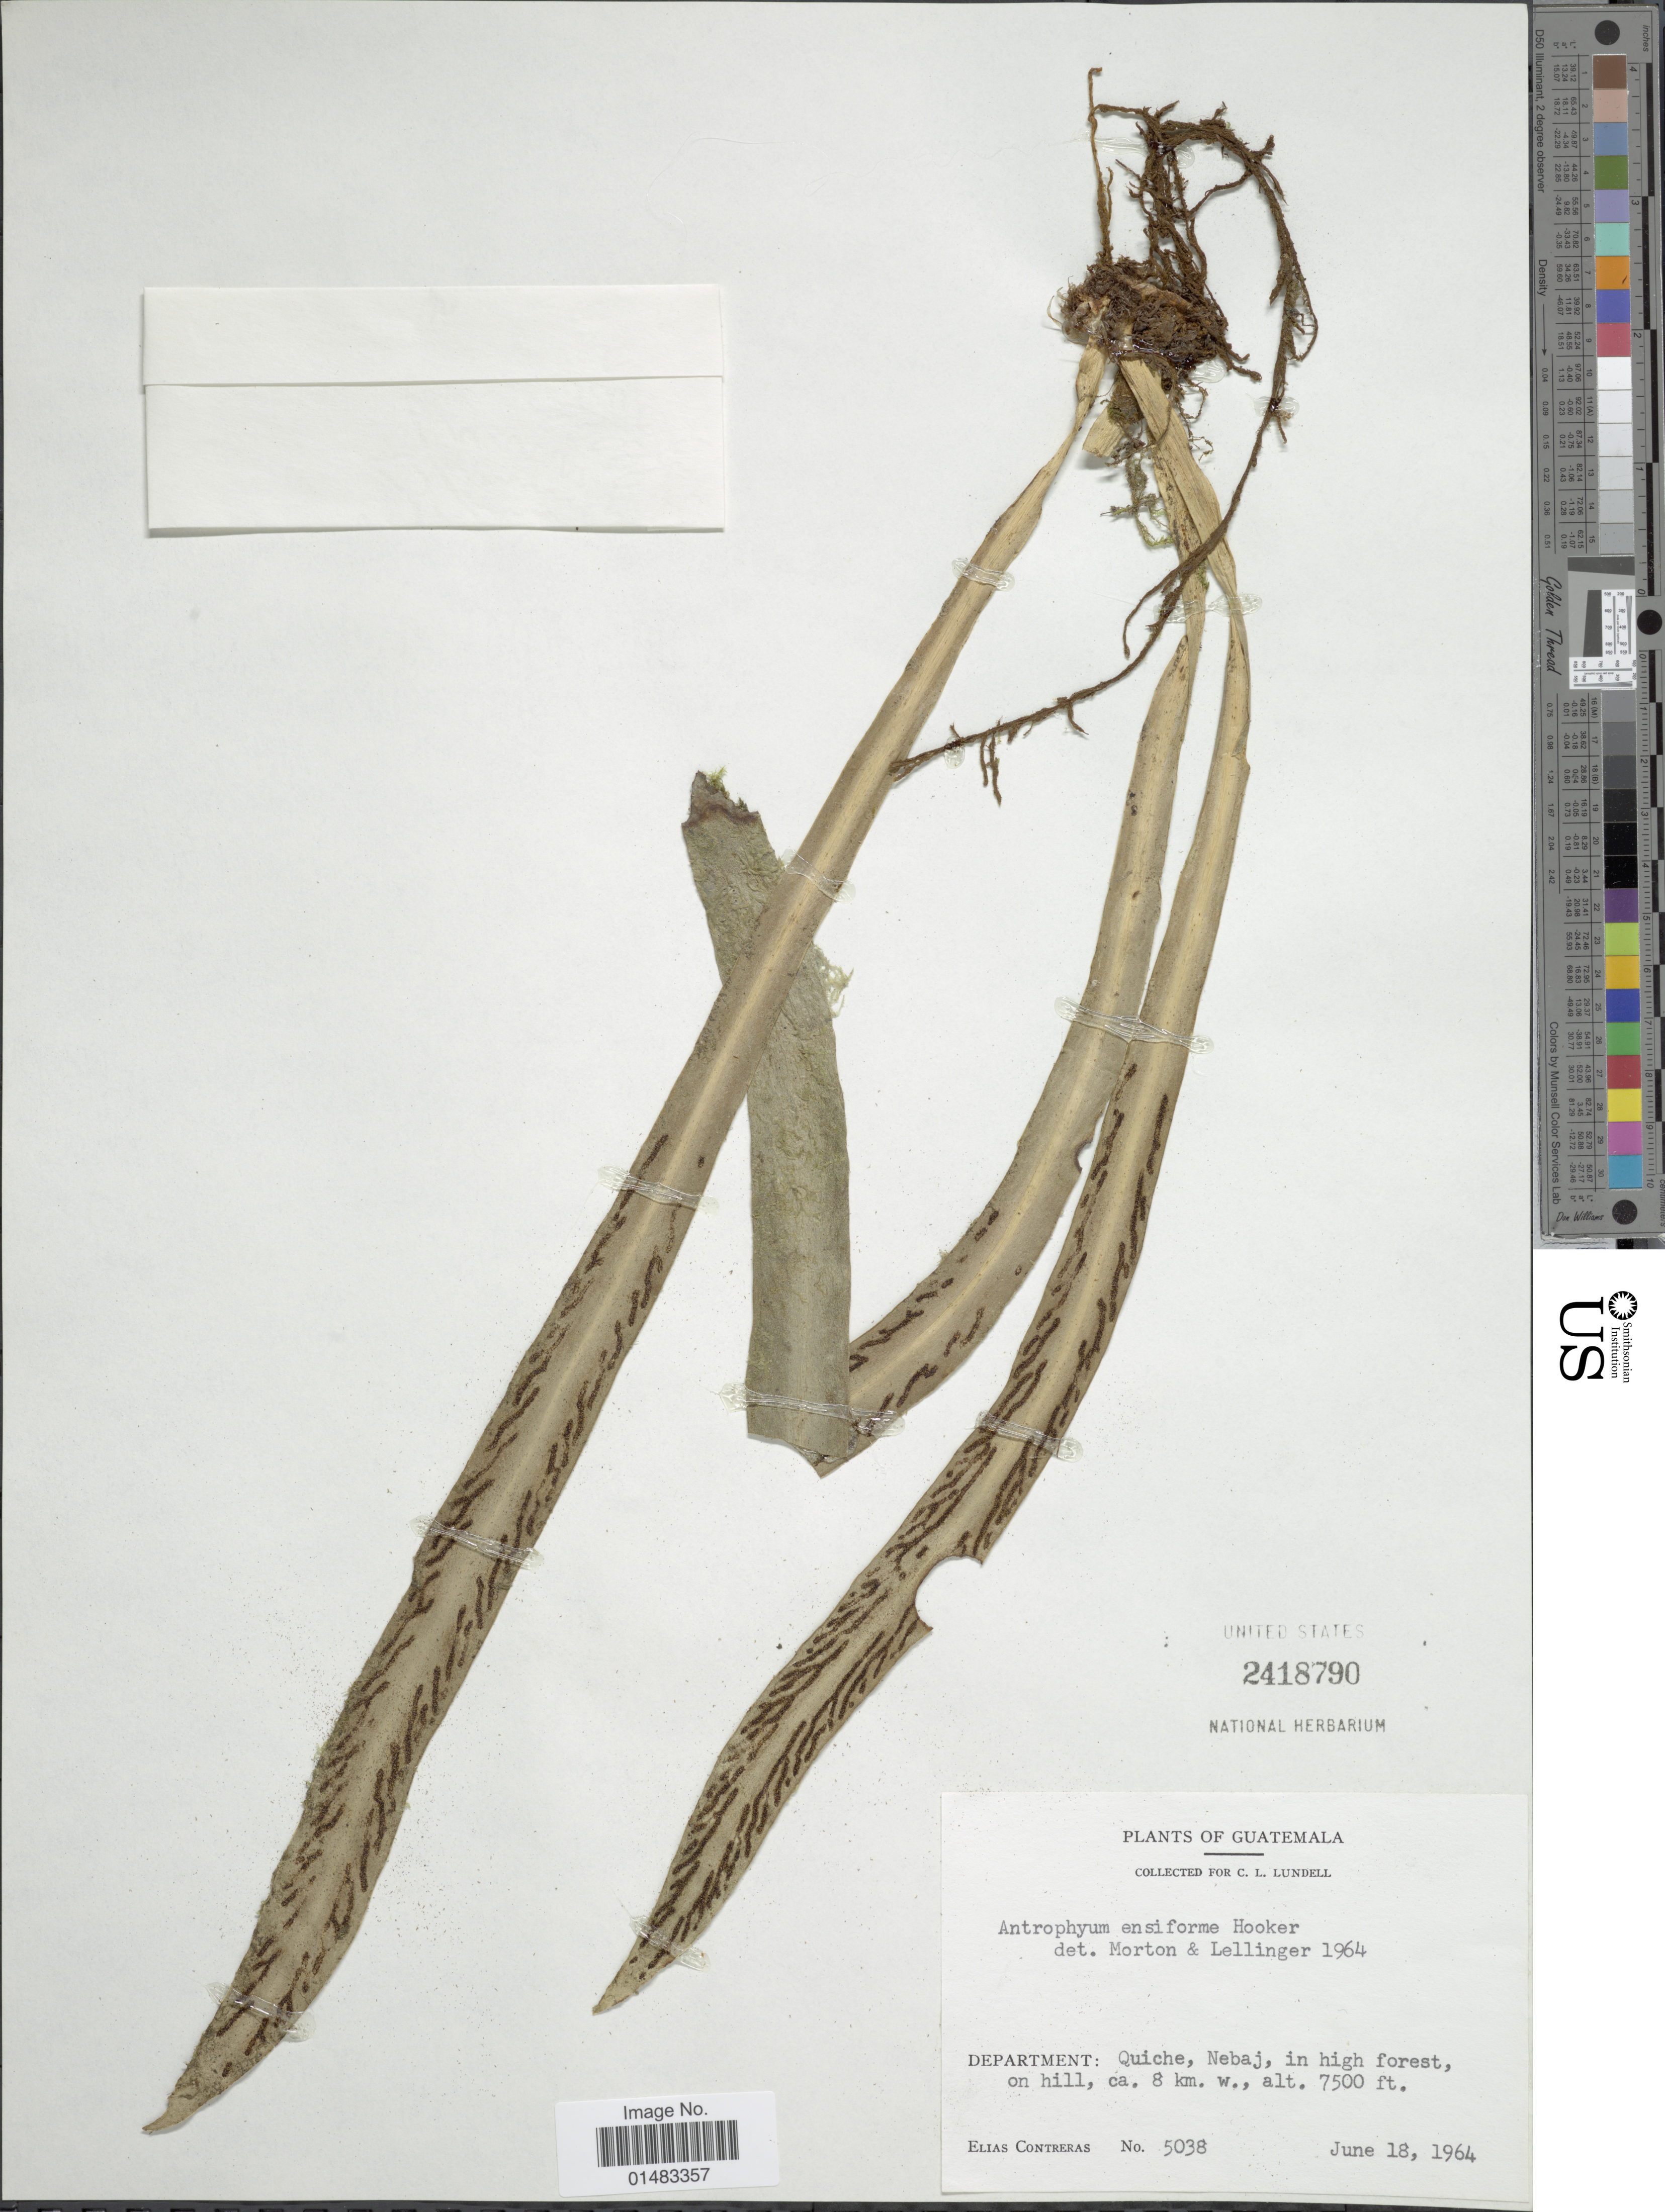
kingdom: Plantae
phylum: Tracheophyta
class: Polypodiopsida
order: Polypodiales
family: Pteridaceae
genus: Scoliosorus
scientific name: Scoliosorus ensiformis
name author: (Hook.) T. Moore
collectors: E. Contreras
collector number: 5038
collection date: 1964-06-18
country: Guatemala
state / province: El Quiché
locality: Plants of Guatemala, Nebaj, in high forest, on hill, ca. 8 km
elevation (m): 2286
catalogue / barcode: US 2418790